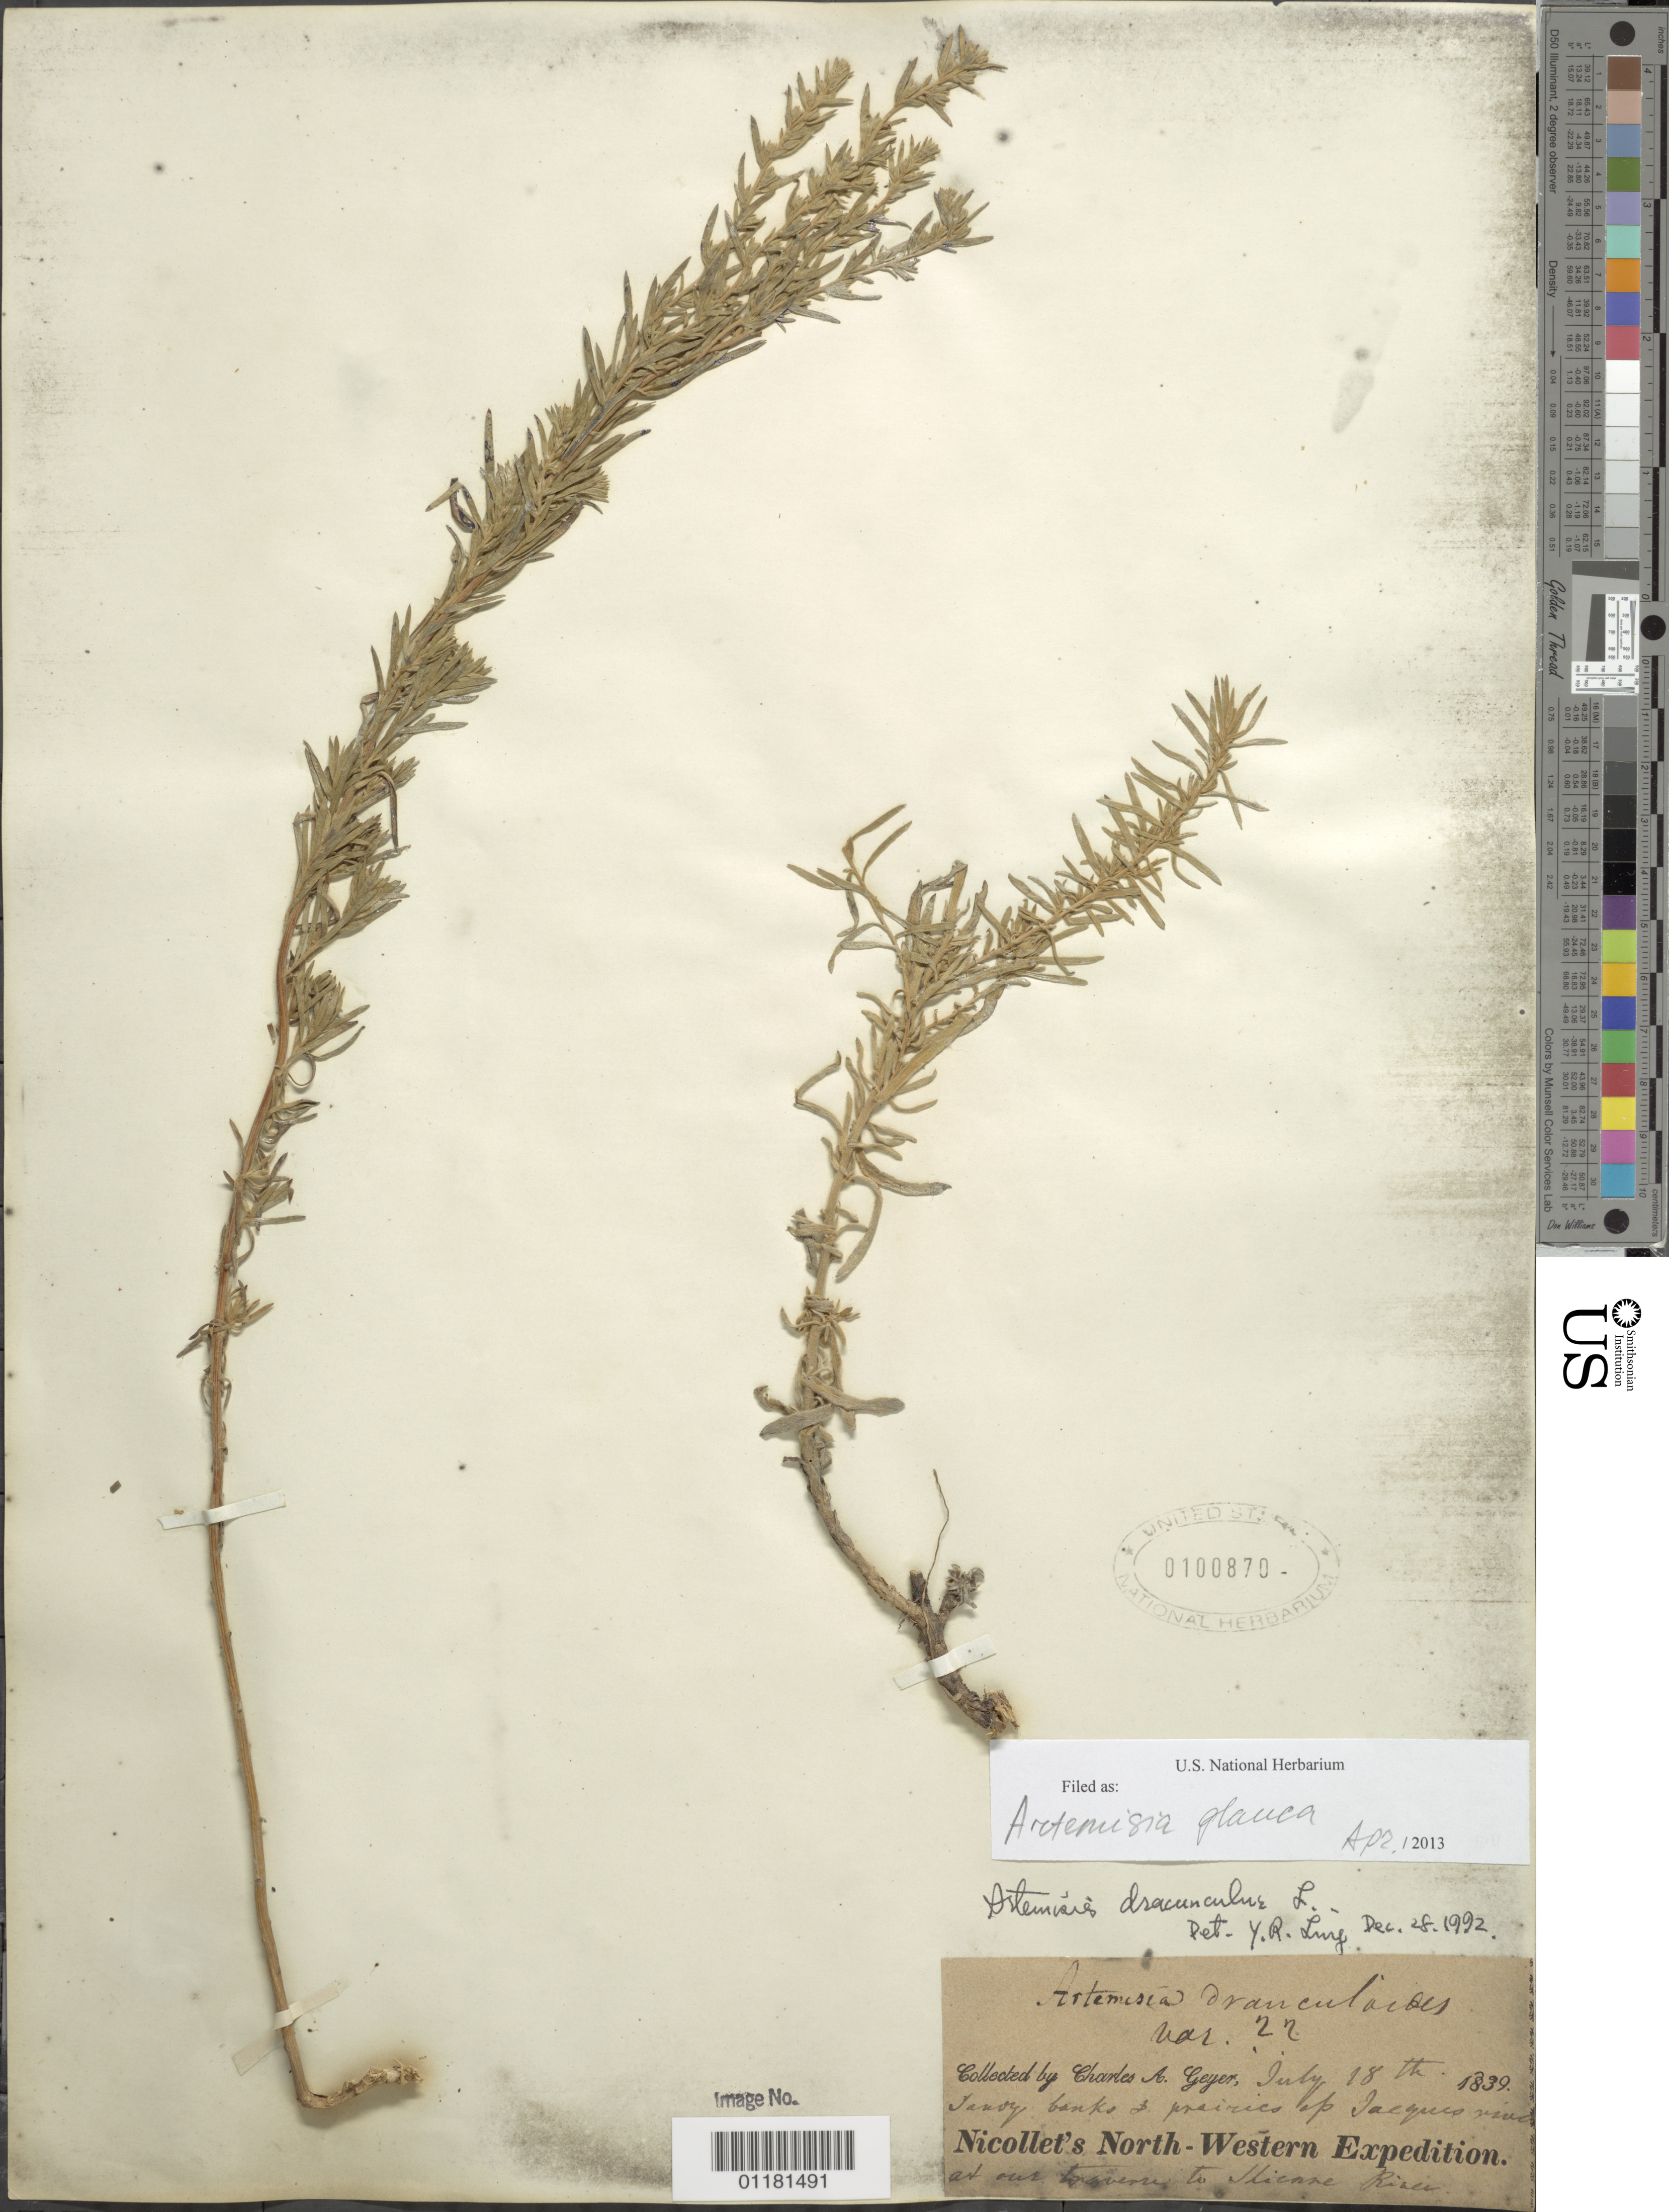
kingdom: Plantae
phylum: Tracheophyta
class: Magnoliopsida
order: Asterales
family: Asteraceae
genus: Artemisia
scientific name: Artemisia glauca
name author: Pall. ex Willd.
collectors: C. A. Geyer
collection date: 1839-07-18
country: United States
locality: Sandy Banks of Jasques River at traverse to Shienne River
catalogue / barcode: US 100870